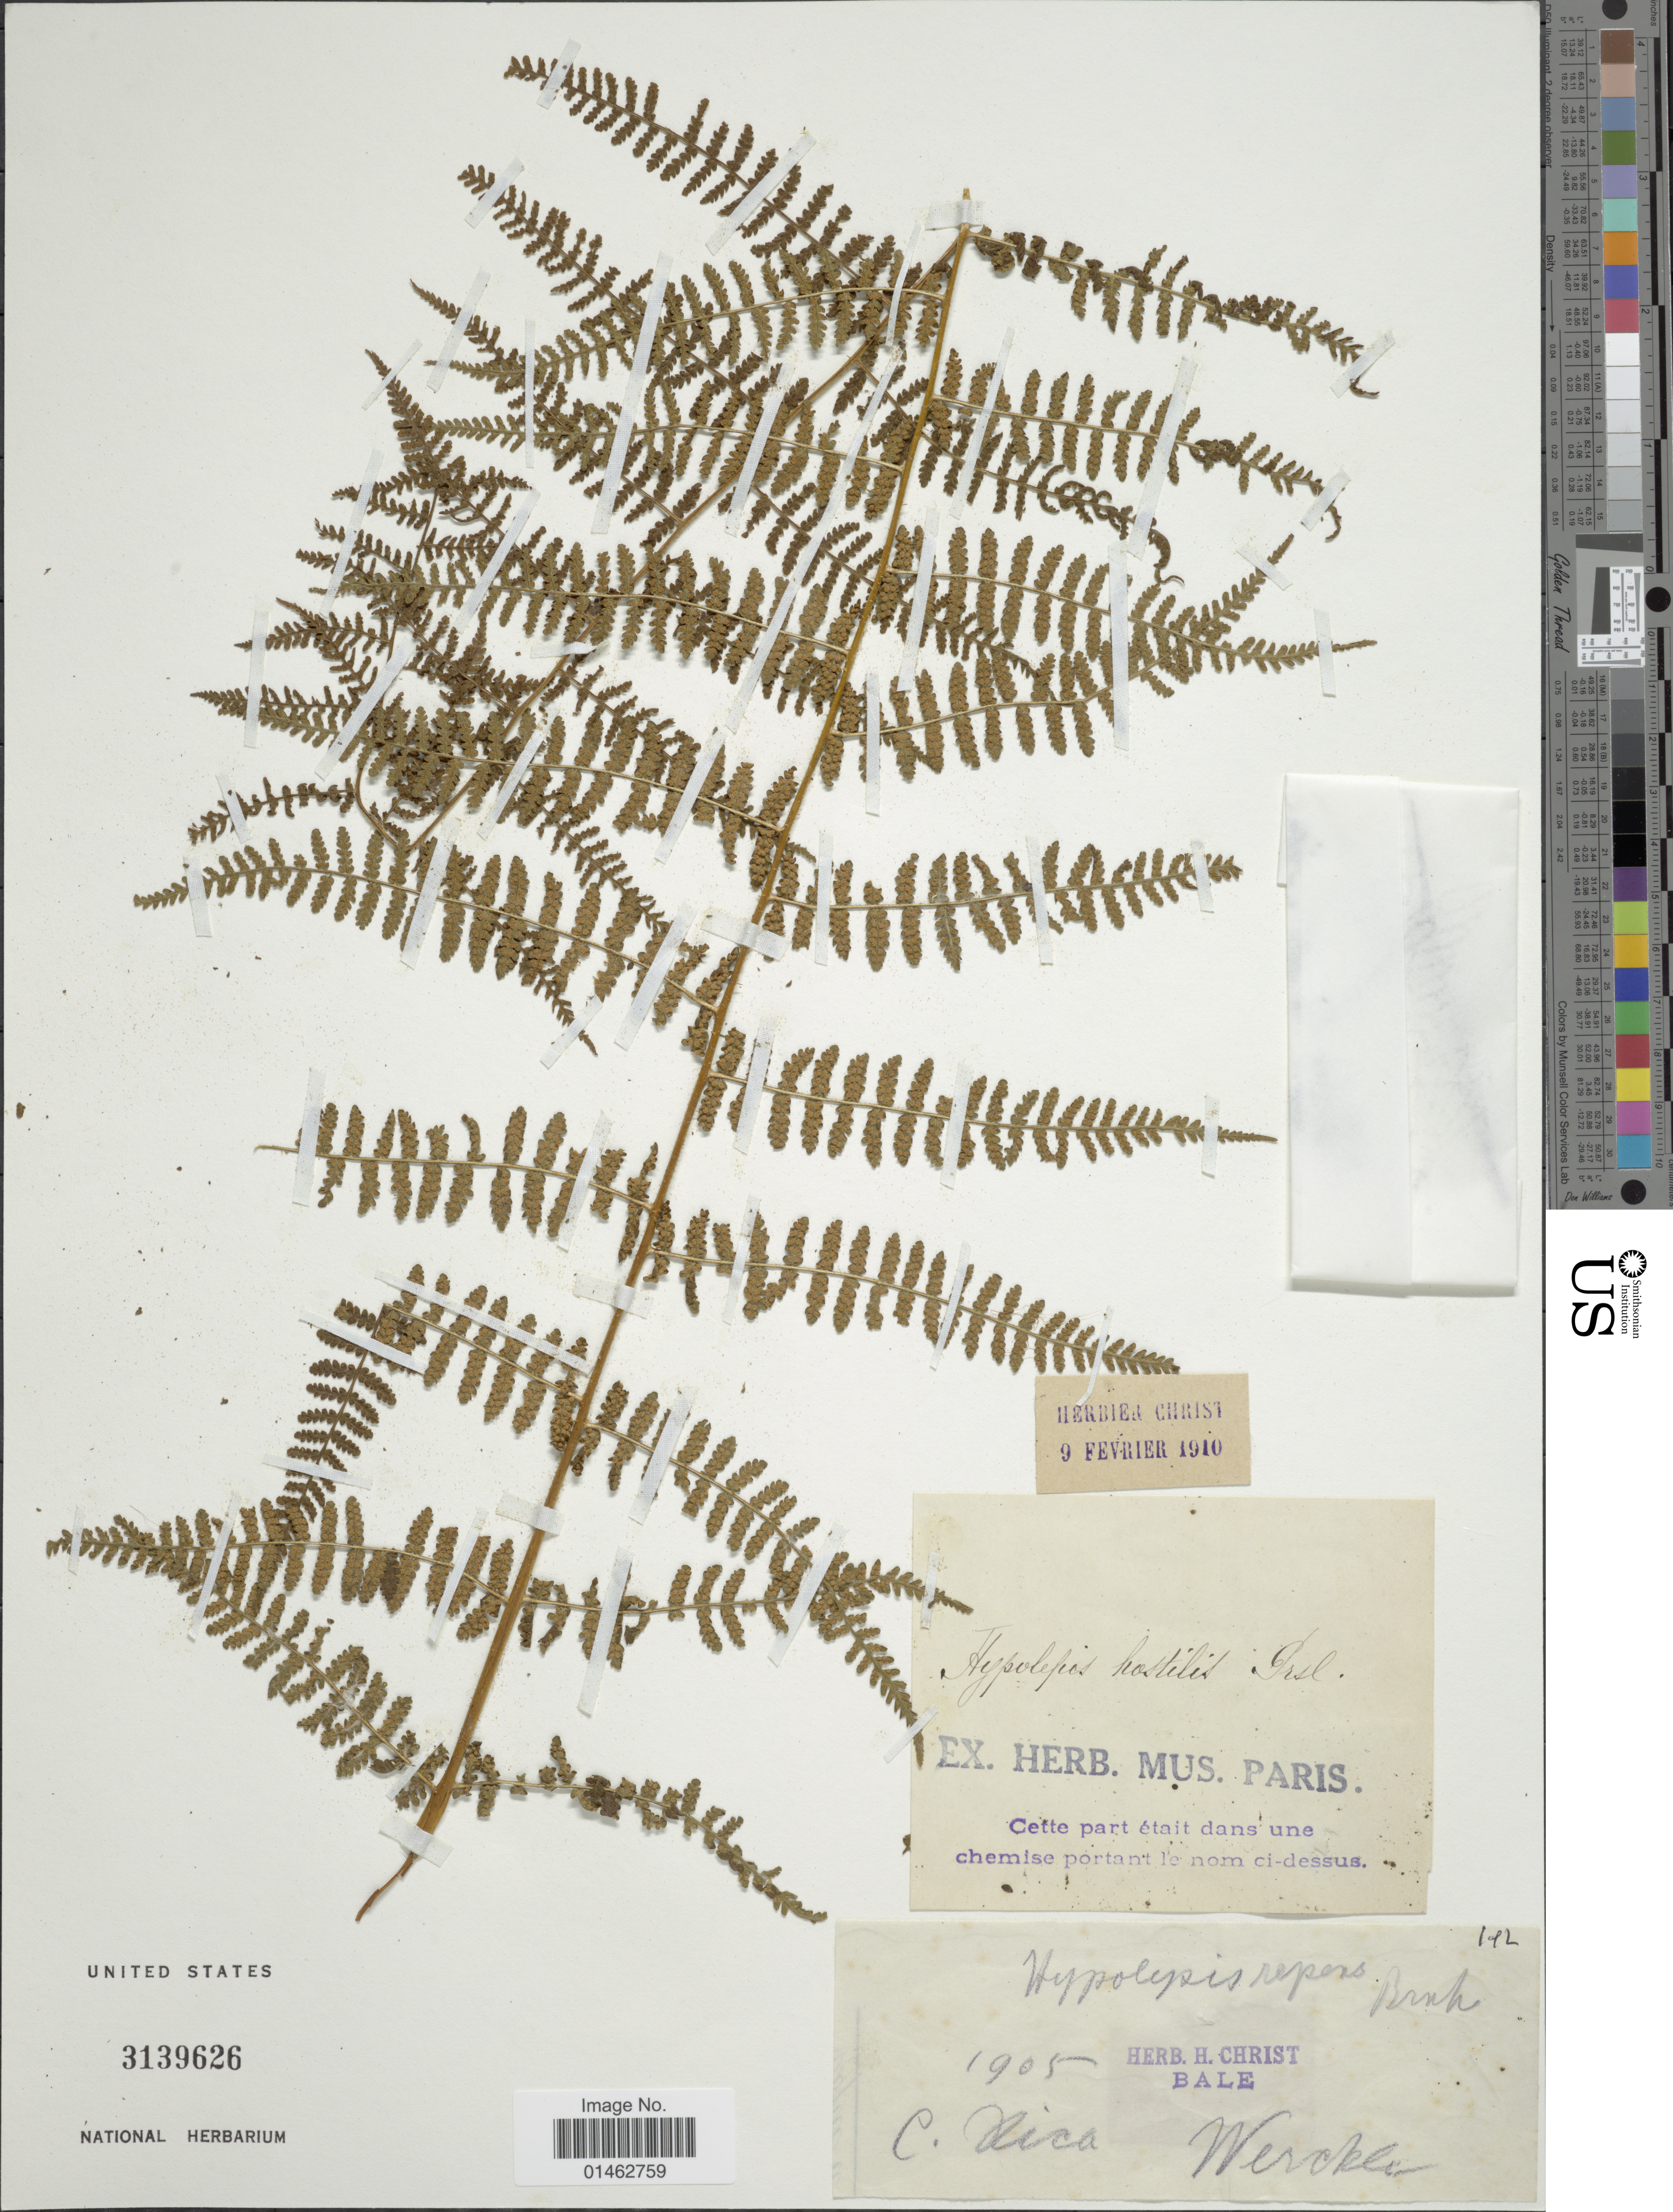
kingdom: Plantae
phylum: Tracheophyta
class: Polypodiopsida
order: Polypodiales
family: Dennstaedtiaceae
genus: Hypolepis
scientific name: Hypolepis rubiginosopilosula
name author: Lellinger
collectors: Werckle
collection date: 1905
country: Costa Rica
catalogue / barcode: US 3139626